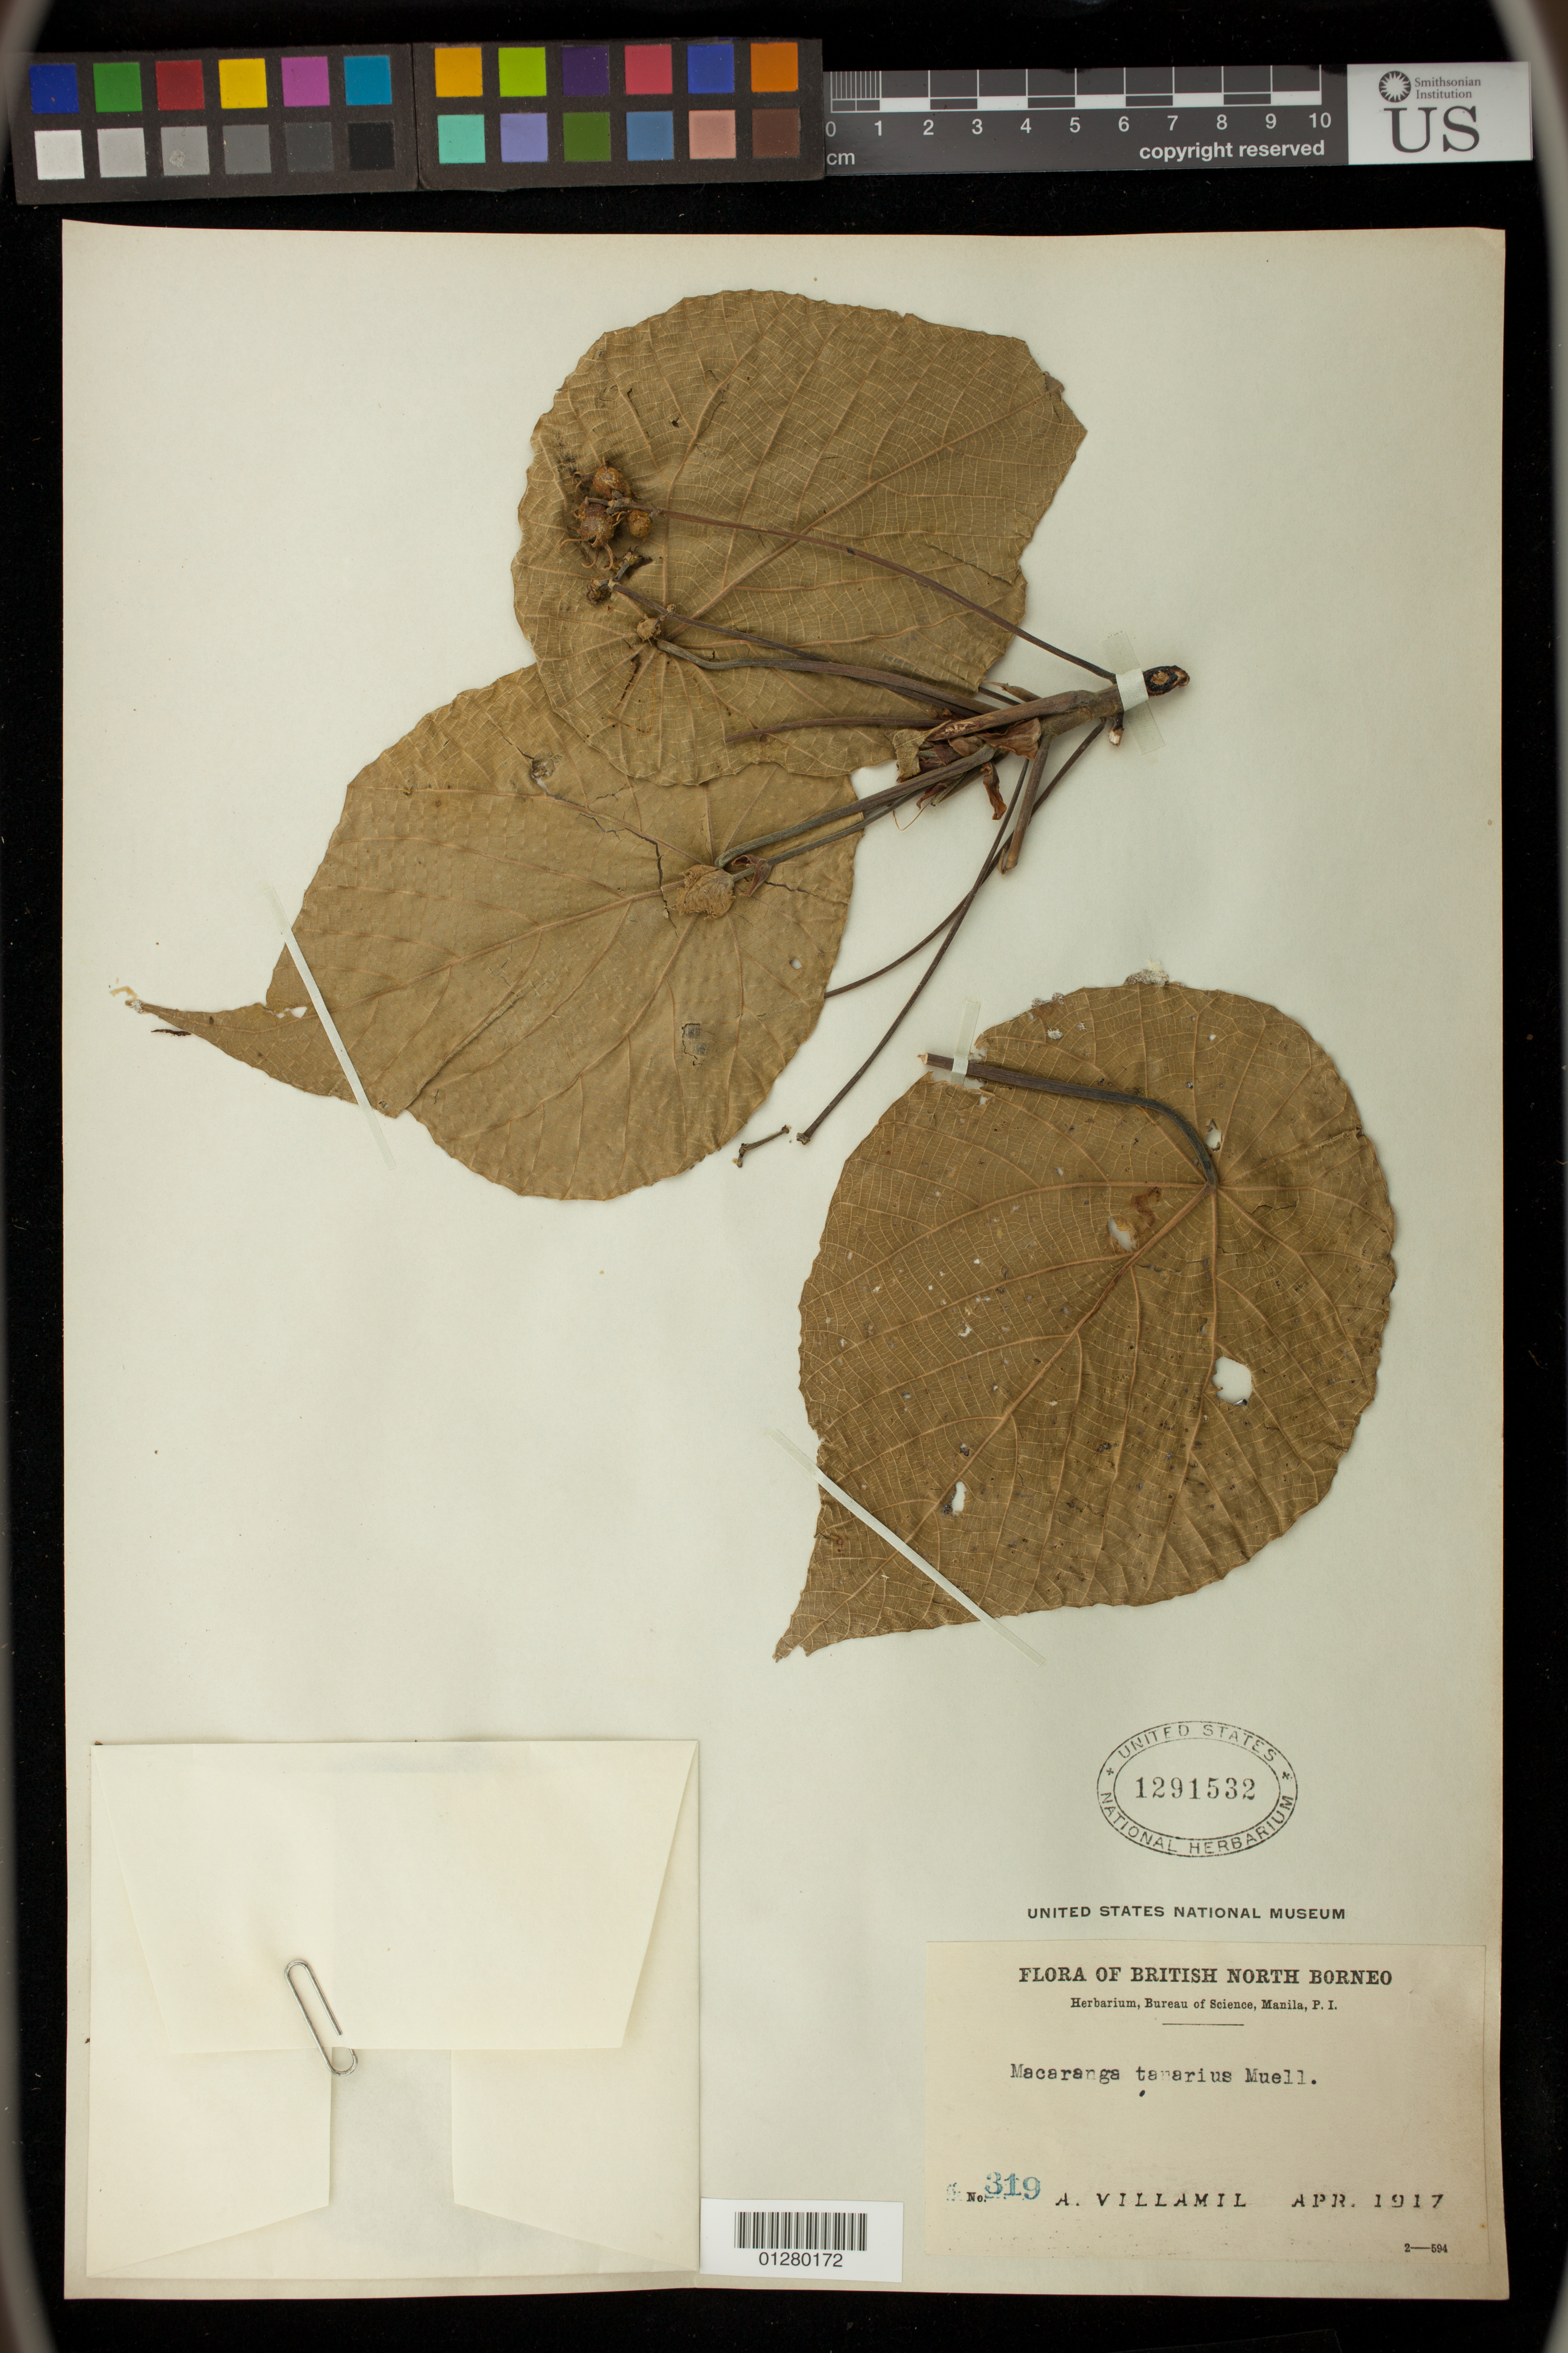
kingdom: Plantae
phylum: Tracheophyta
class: Magnoliopsida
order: Malpighiales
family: Euphorbiaceae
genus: Macaranga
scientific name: Macaranga tanarius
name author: (L.) Müll. Arg.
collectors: A. Villamil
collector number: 319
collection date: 1917-04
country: Malaysia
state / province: Sabah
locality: British North Borneo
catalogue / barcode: US 1291532